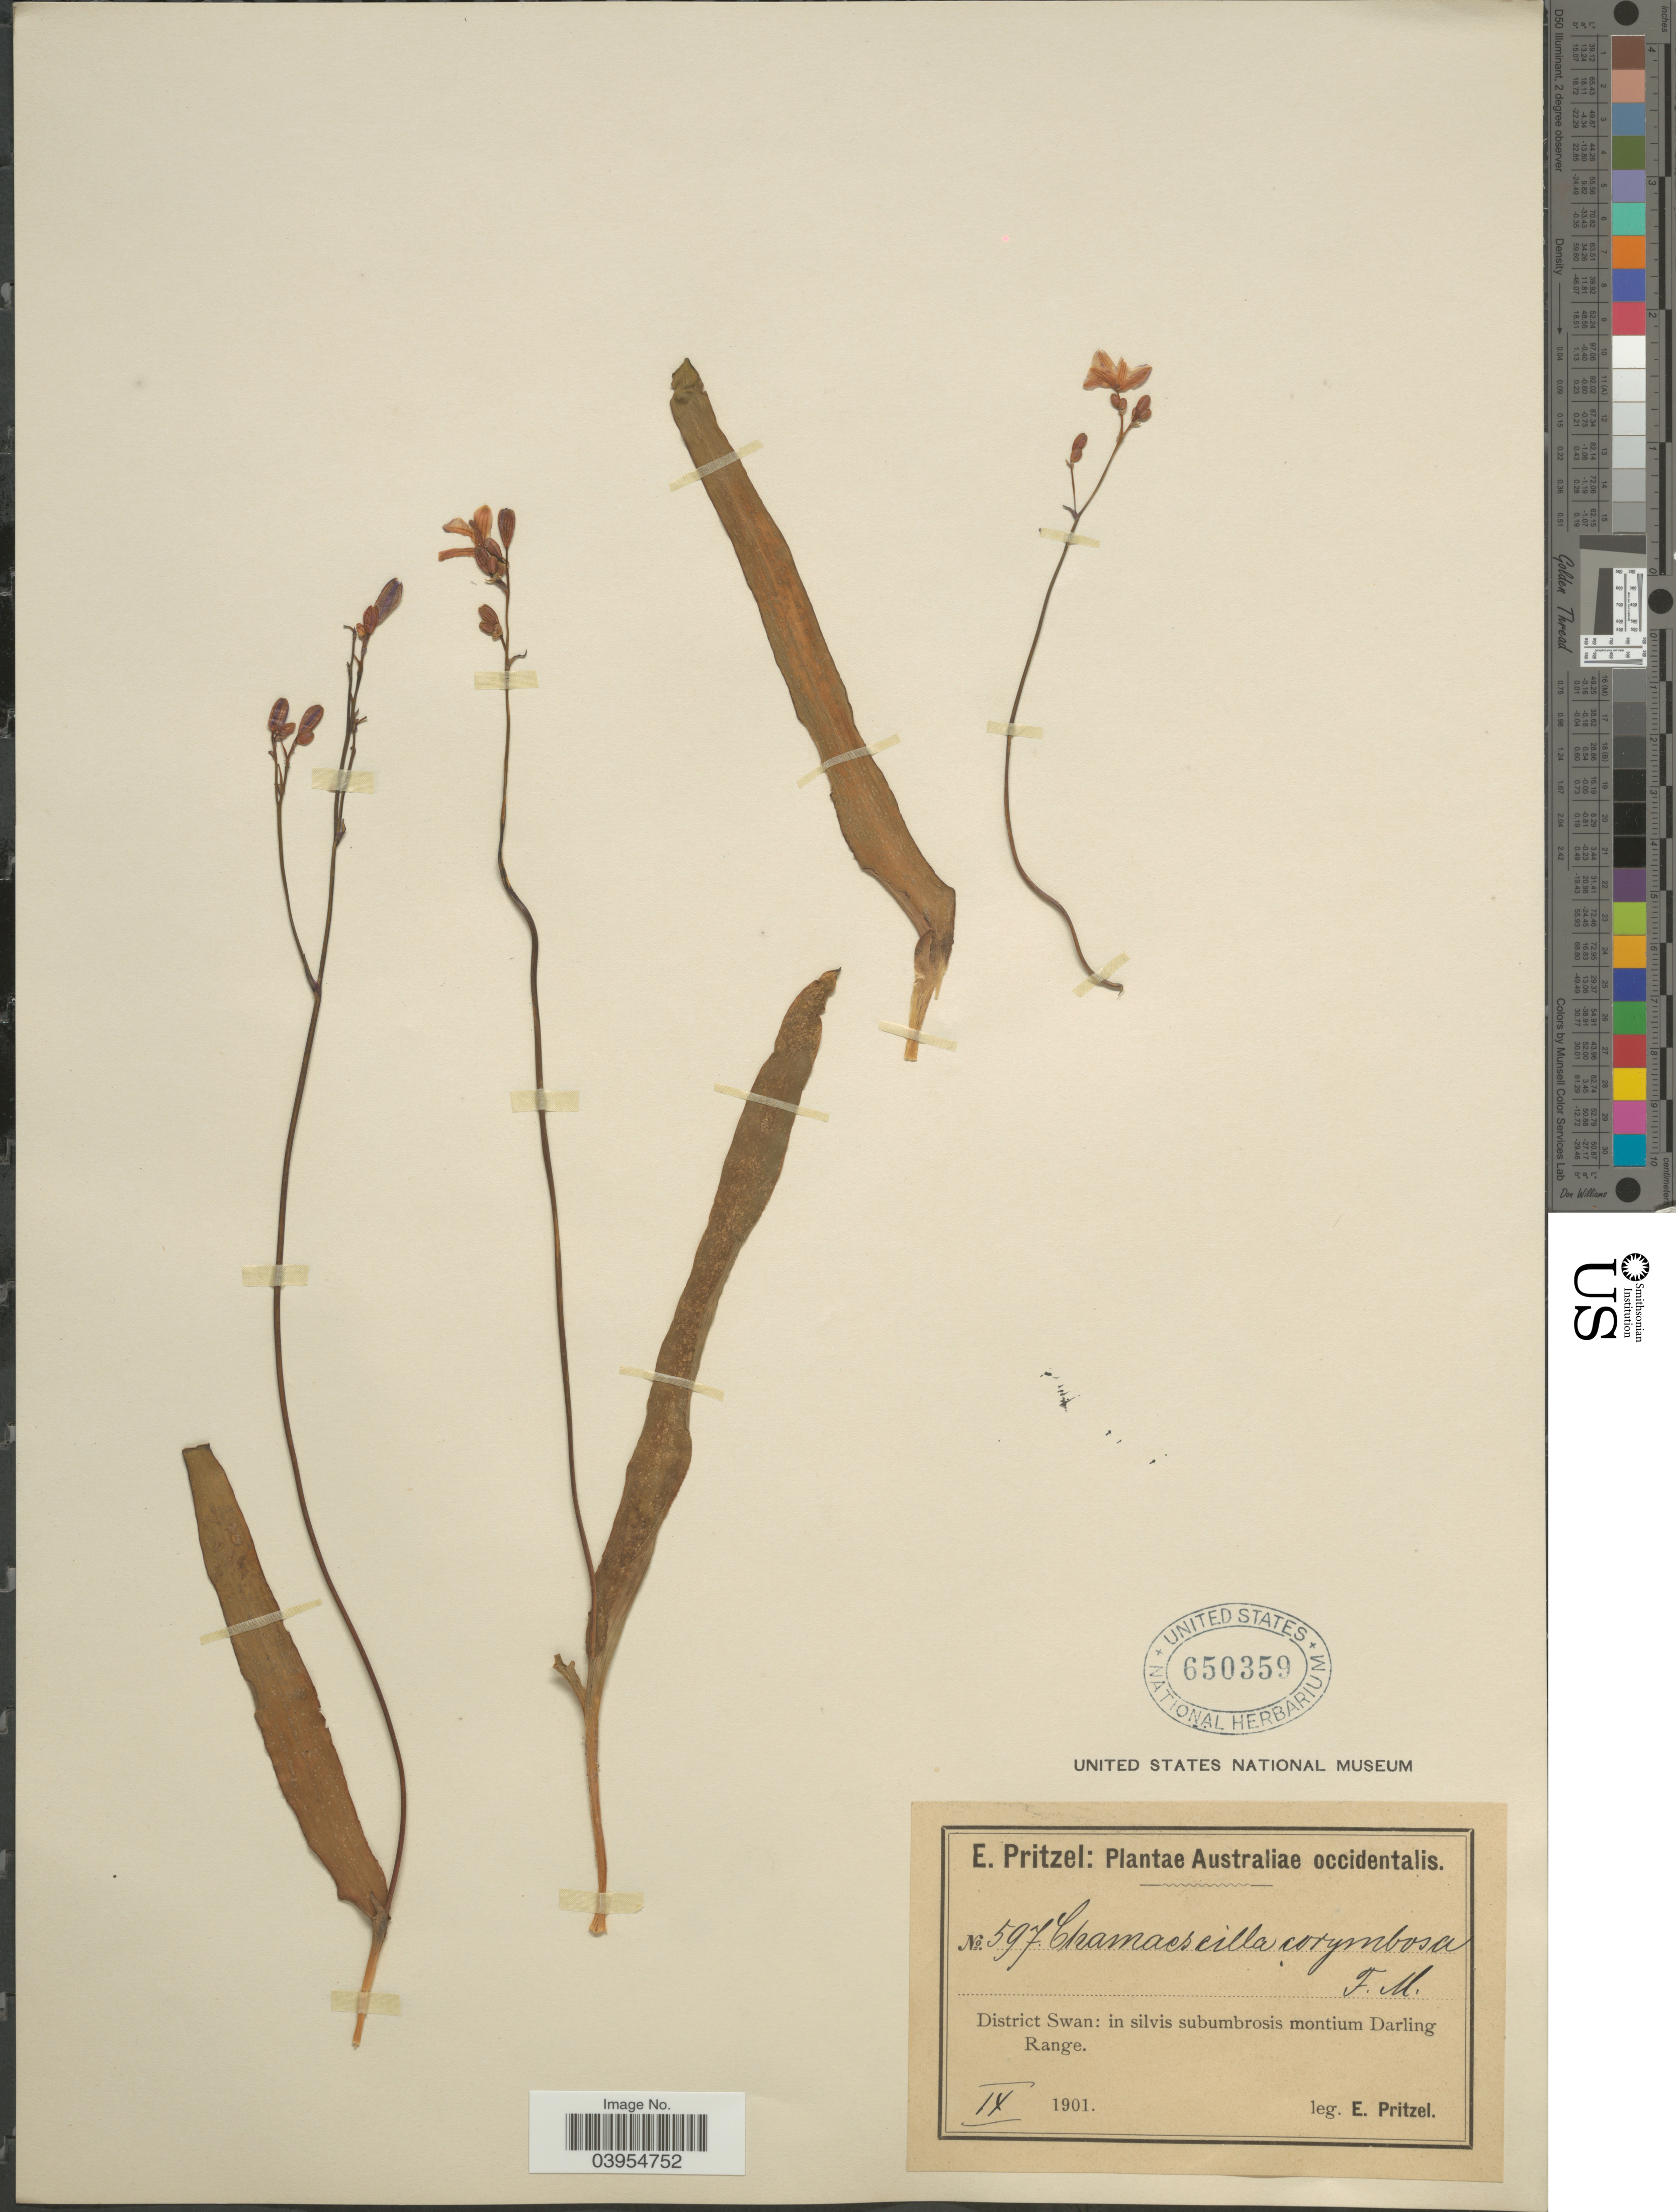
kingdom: Plantae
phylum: Tracheophyta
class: Liliopsida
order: Asparagales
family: Asphodelaceae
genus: Chamaescilla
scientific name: Chamaescilla corymbosa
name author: F. Muell.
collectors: E. G. Pritzel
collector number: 597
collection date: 1901-09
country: Australia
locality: Australiae occidentalis. District Swan: in silvis subumbrosis montium Darling Range.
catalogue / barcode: US 650359